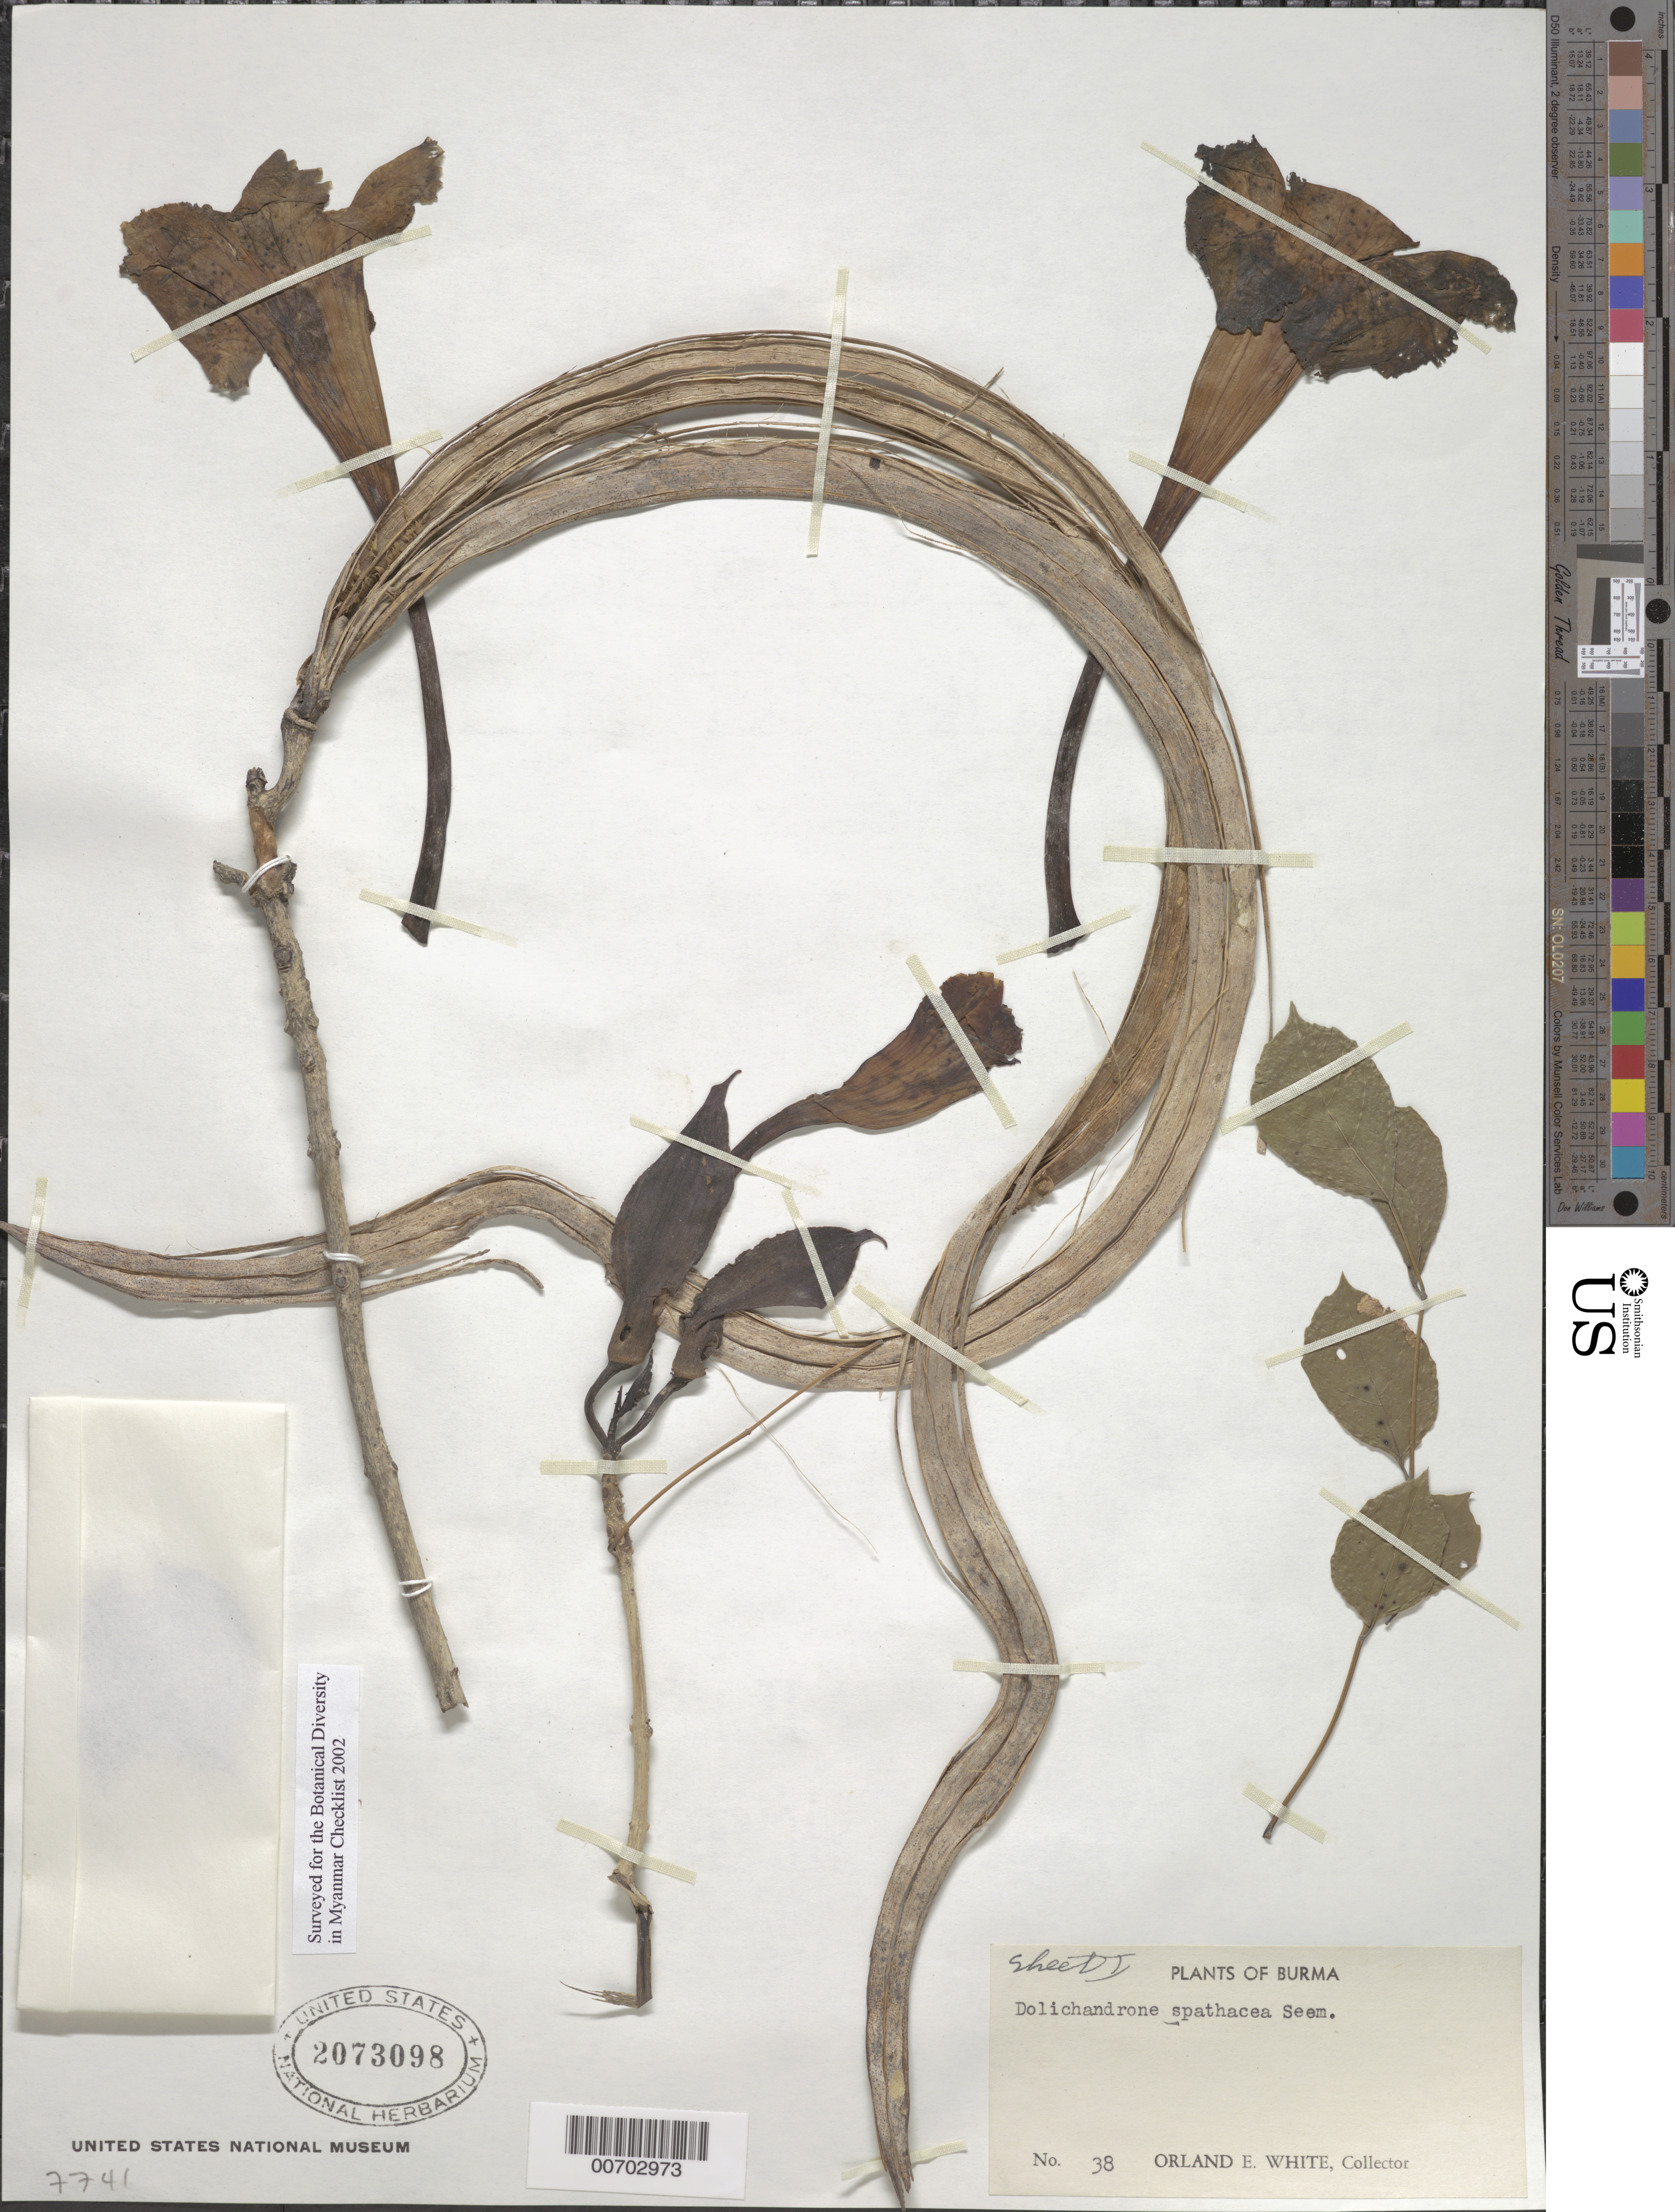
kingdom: Plantae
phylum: Tracheophyta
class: Magnoliopsida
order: Lamiales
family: Bignoniaceae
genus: Dolichandrone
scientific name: Dolichandrone spathacea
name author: (L. f.) K. Schum.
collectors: O. E. White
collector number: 38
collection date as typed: Sep 1950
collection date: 1950-09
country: Myanmar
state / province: Mandalay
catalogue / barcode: US 2073098